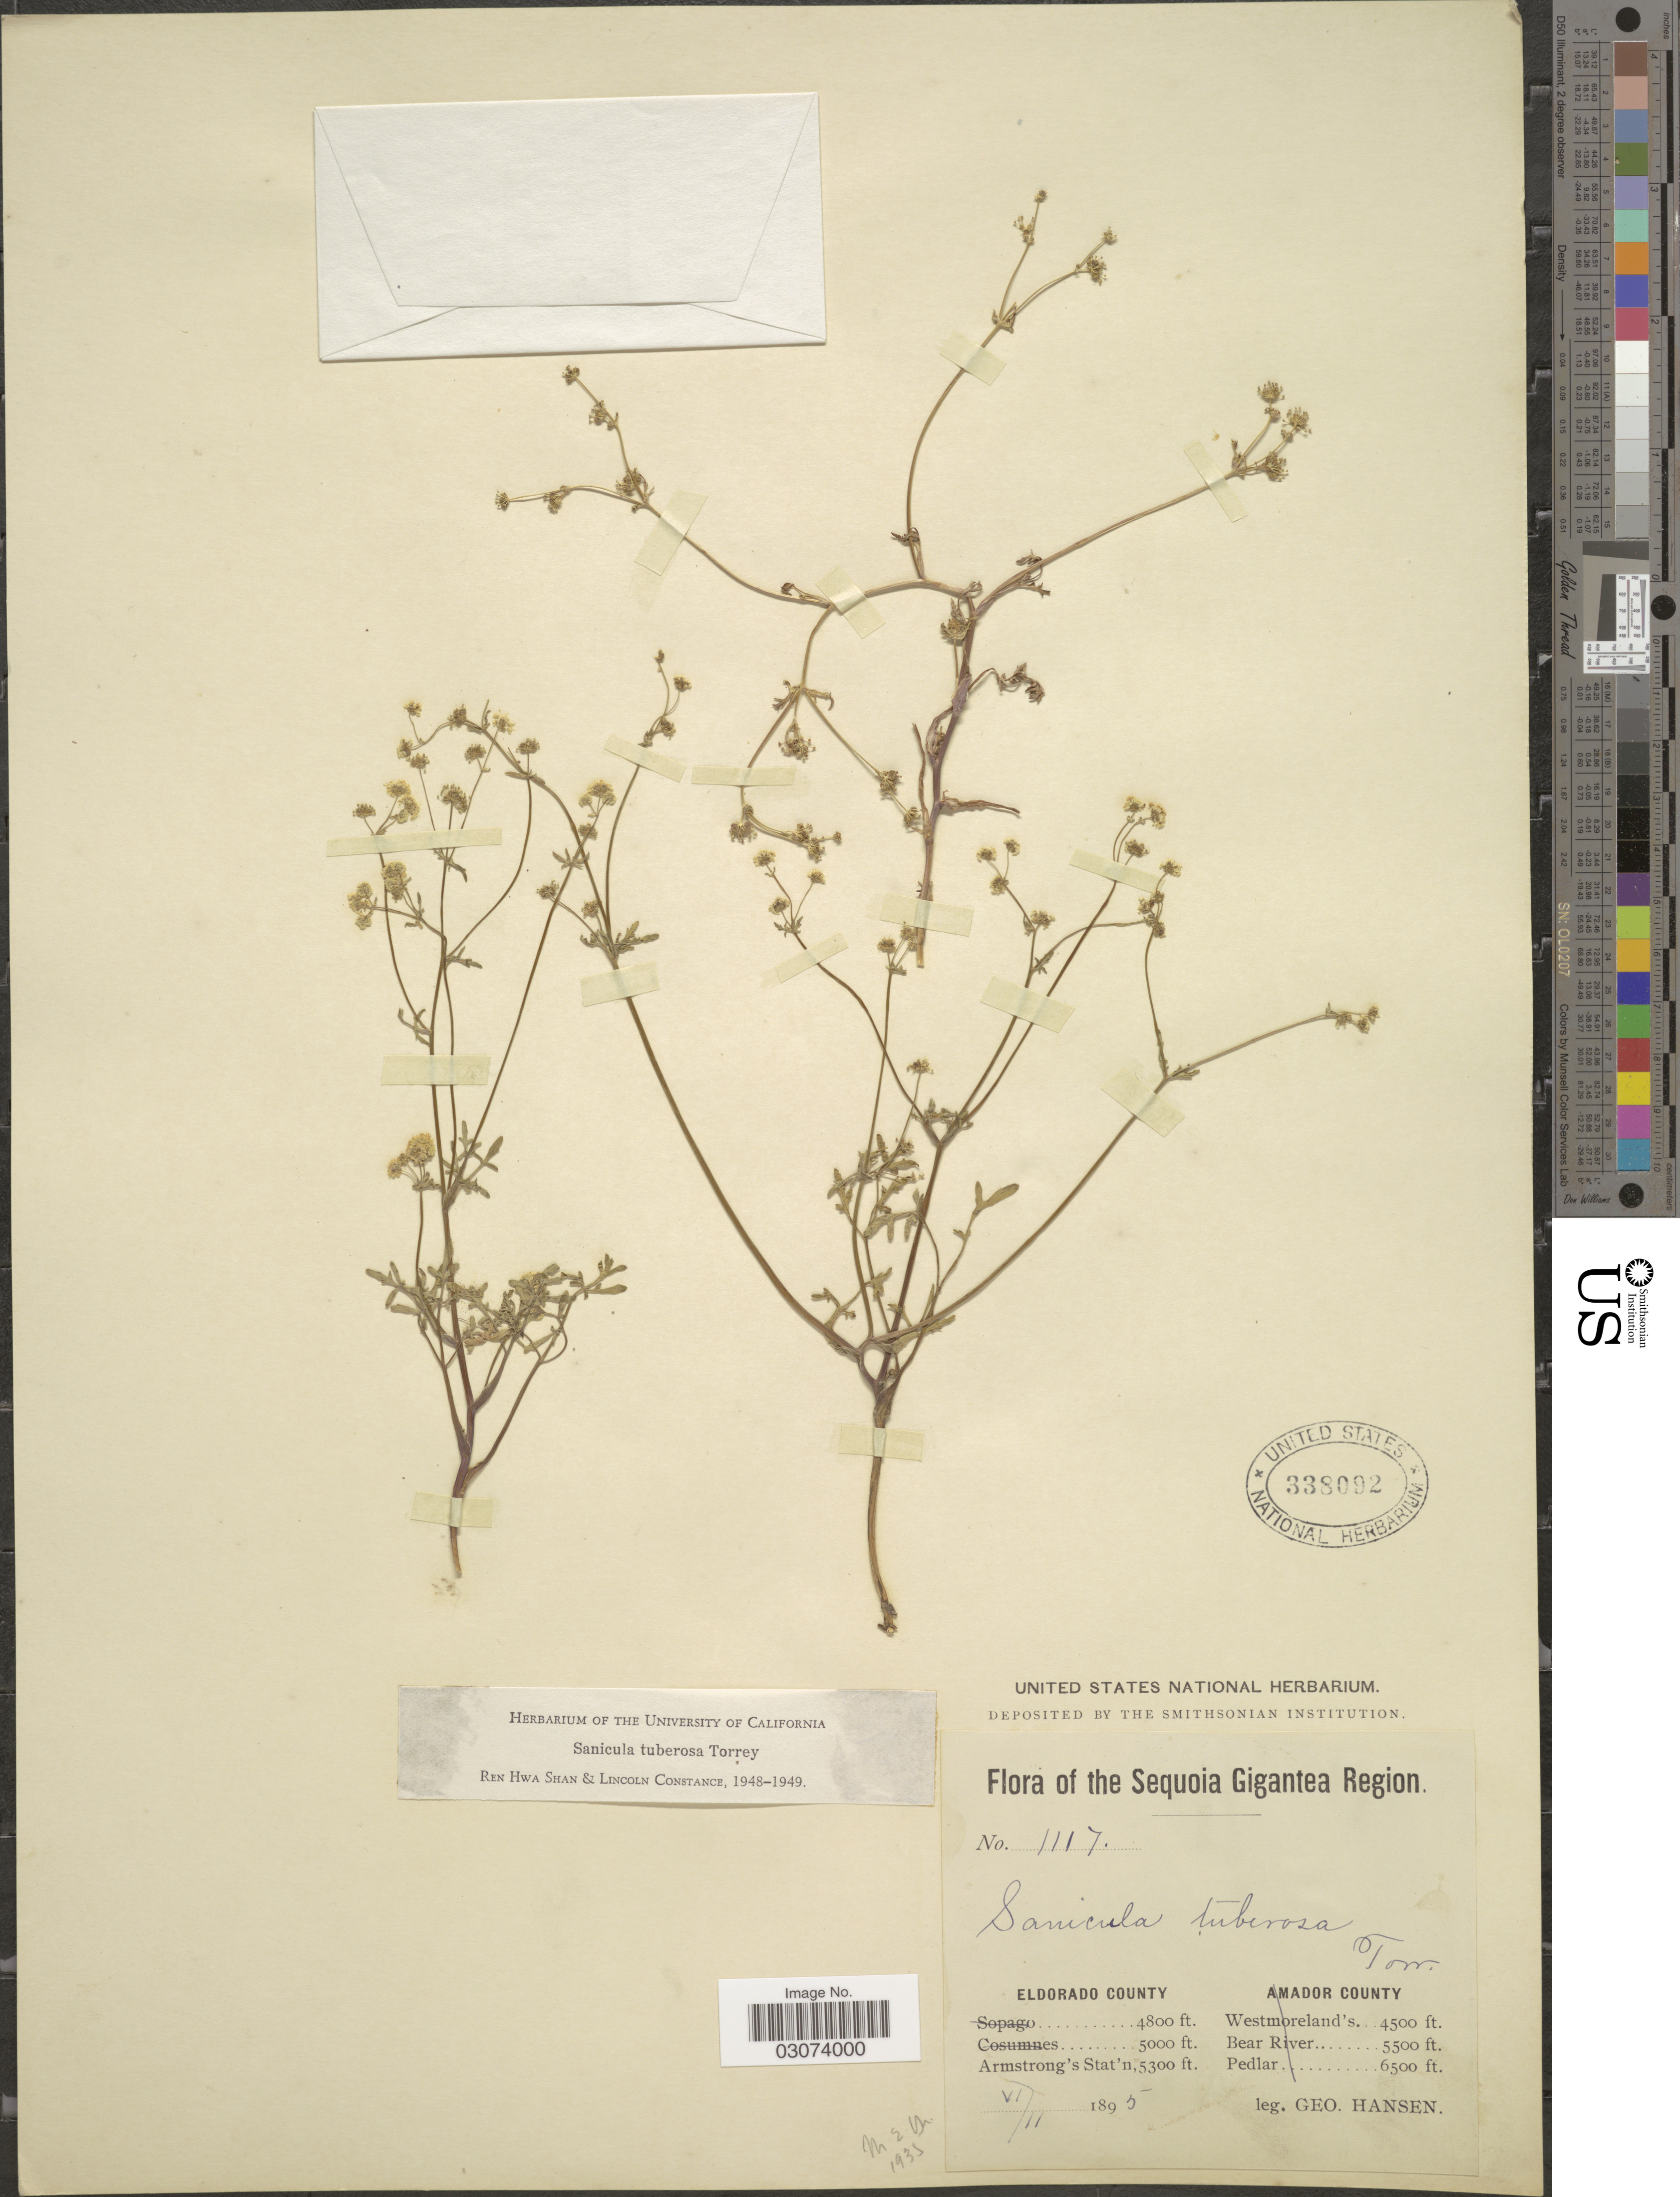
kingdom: Plantae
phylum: Tracheophyta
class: Magnoliopsida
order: Apiales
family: Apiaceae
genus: Sanicula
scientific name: Sanicula tuberosa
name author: Torr.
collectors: G. Hansen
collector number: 1117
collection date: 1895-06-11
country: United States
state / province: California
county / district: El Dorado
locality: Sequoia Gigantea Region. ElDorado County. Armstrong's Stat'n.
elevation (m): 1615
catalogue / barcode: US 338092